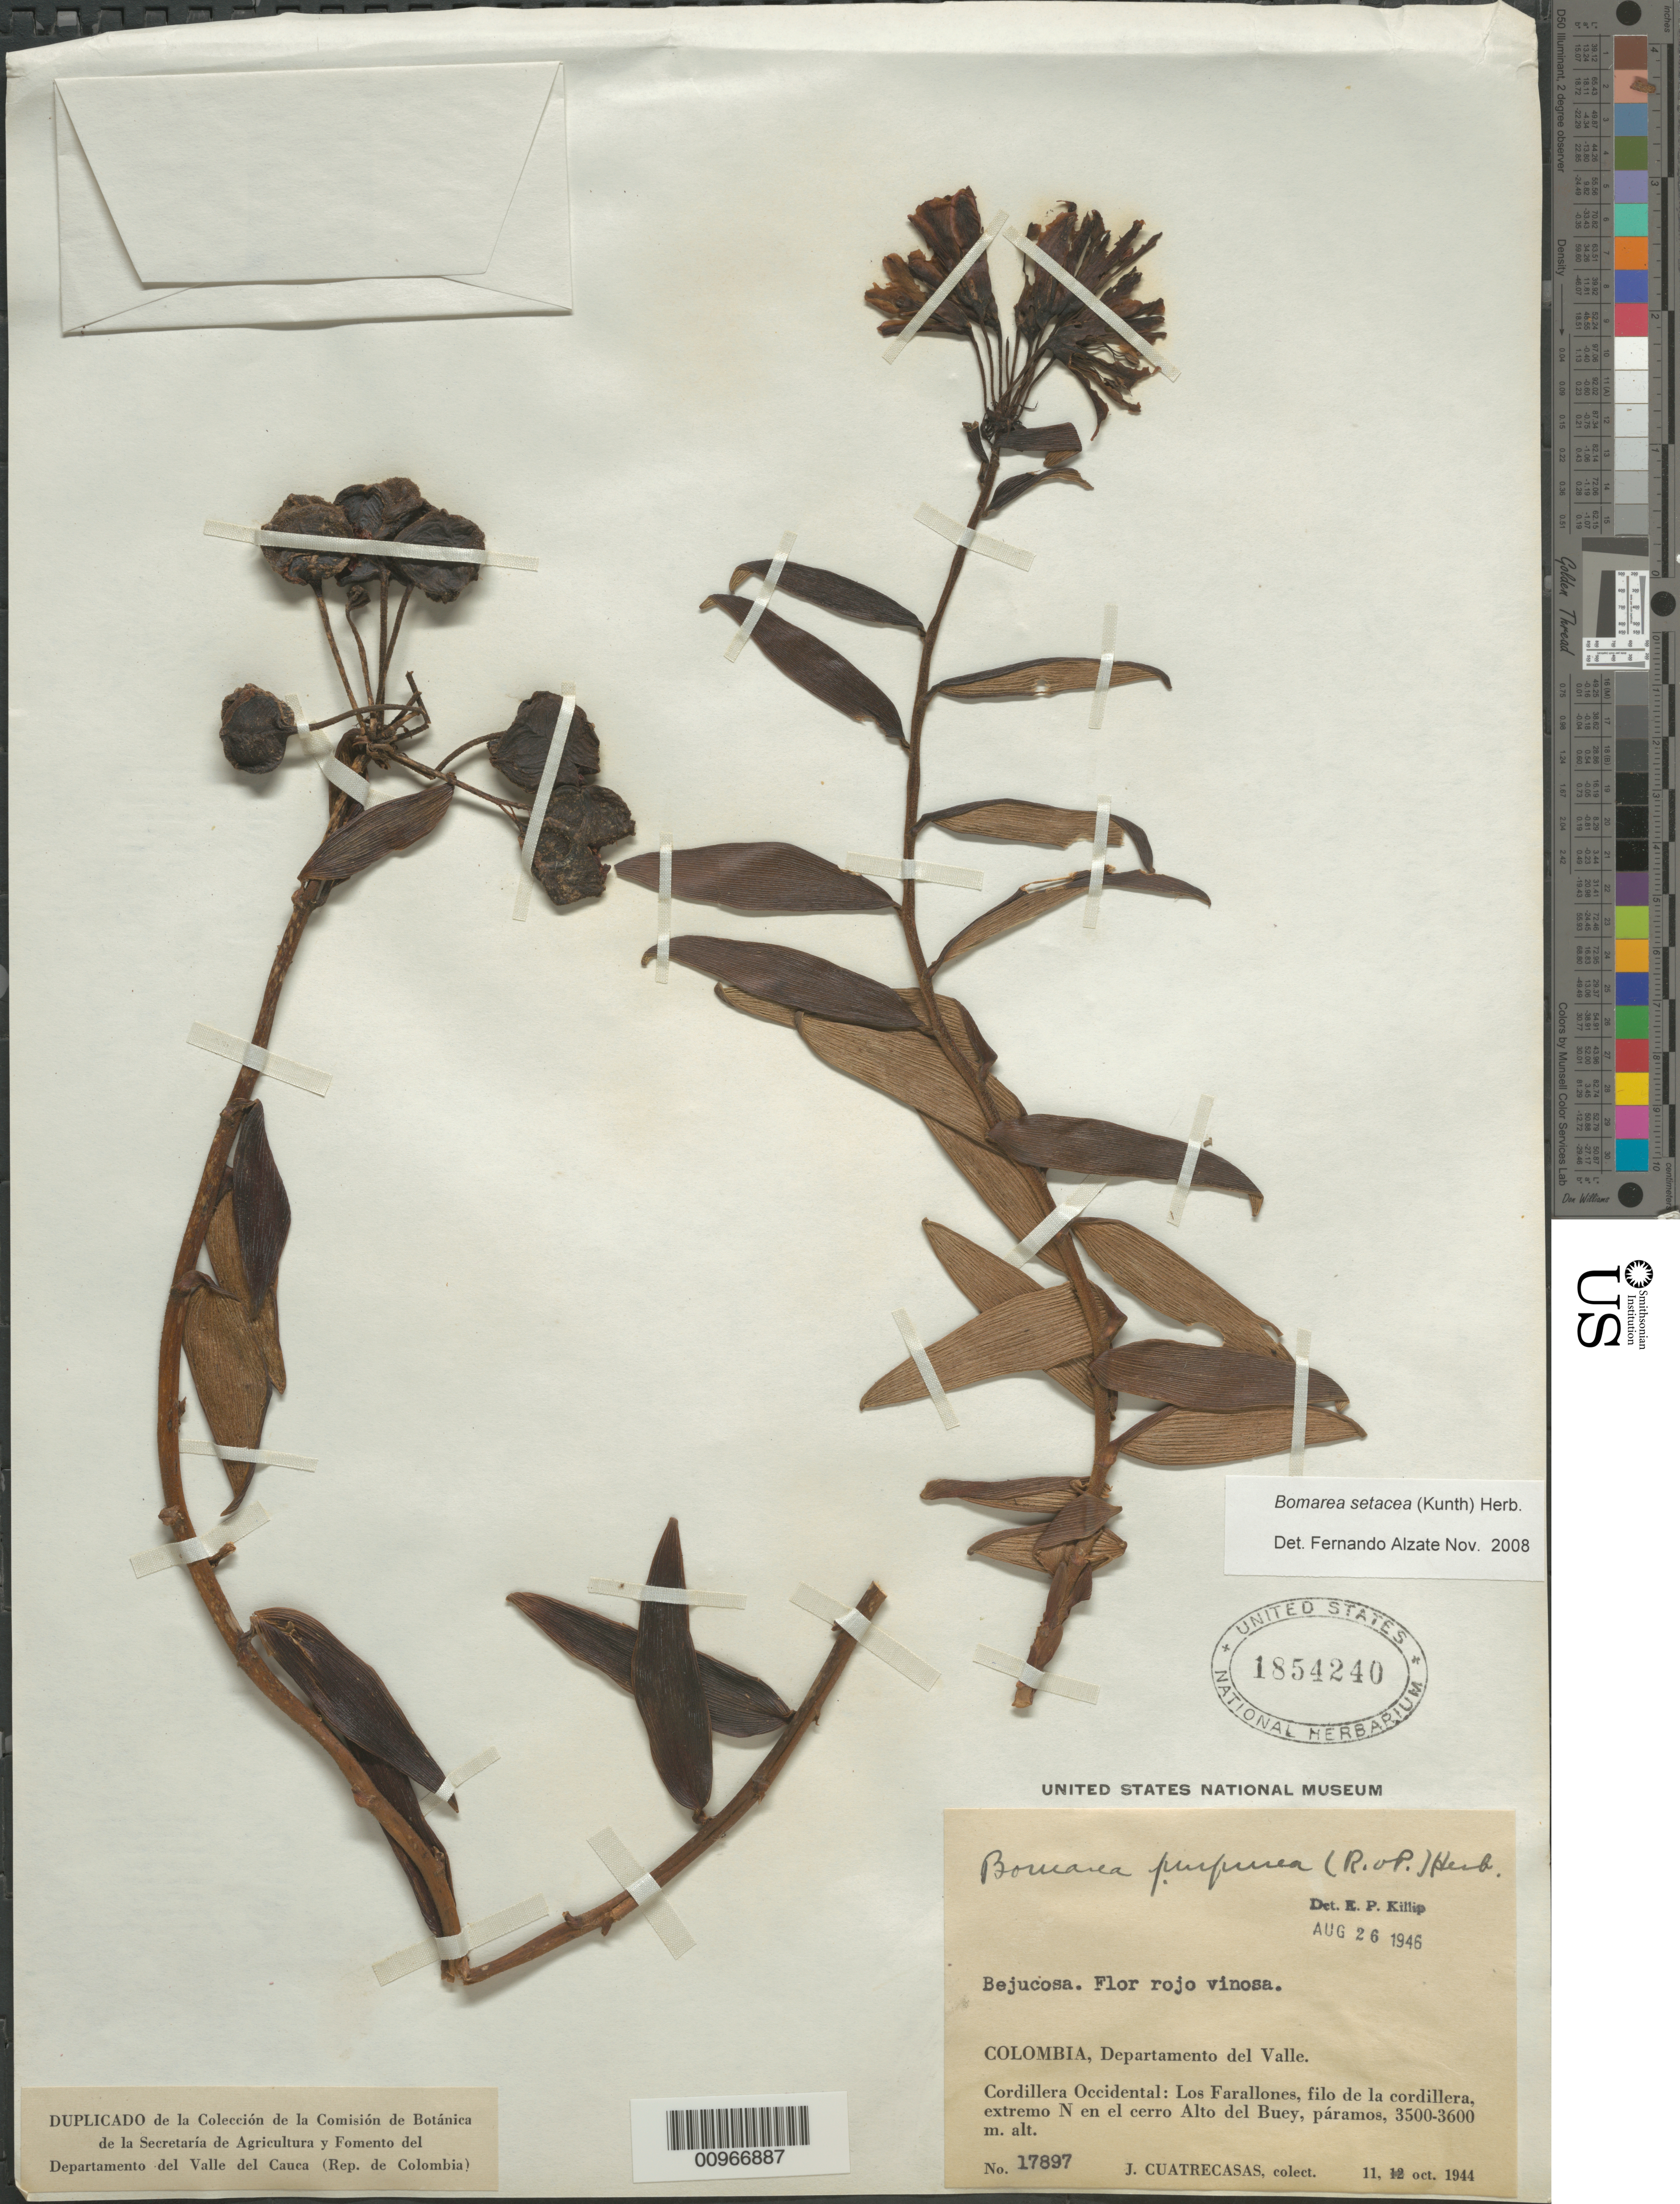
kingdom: Plantae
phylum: Tracheophyta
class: Liliopsida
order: Liliales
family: Alstroemeriaceae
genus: Bomarea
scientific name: Bomarea setacea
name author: (Ruiz & Pav.) Herb.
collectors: J. Cuatrecasas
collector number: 17897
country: Colombia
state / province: Valle del Cauca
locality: Los Farallones, N of el Cerro Alto del Buey.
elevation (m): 3500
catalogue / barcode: US 1854240